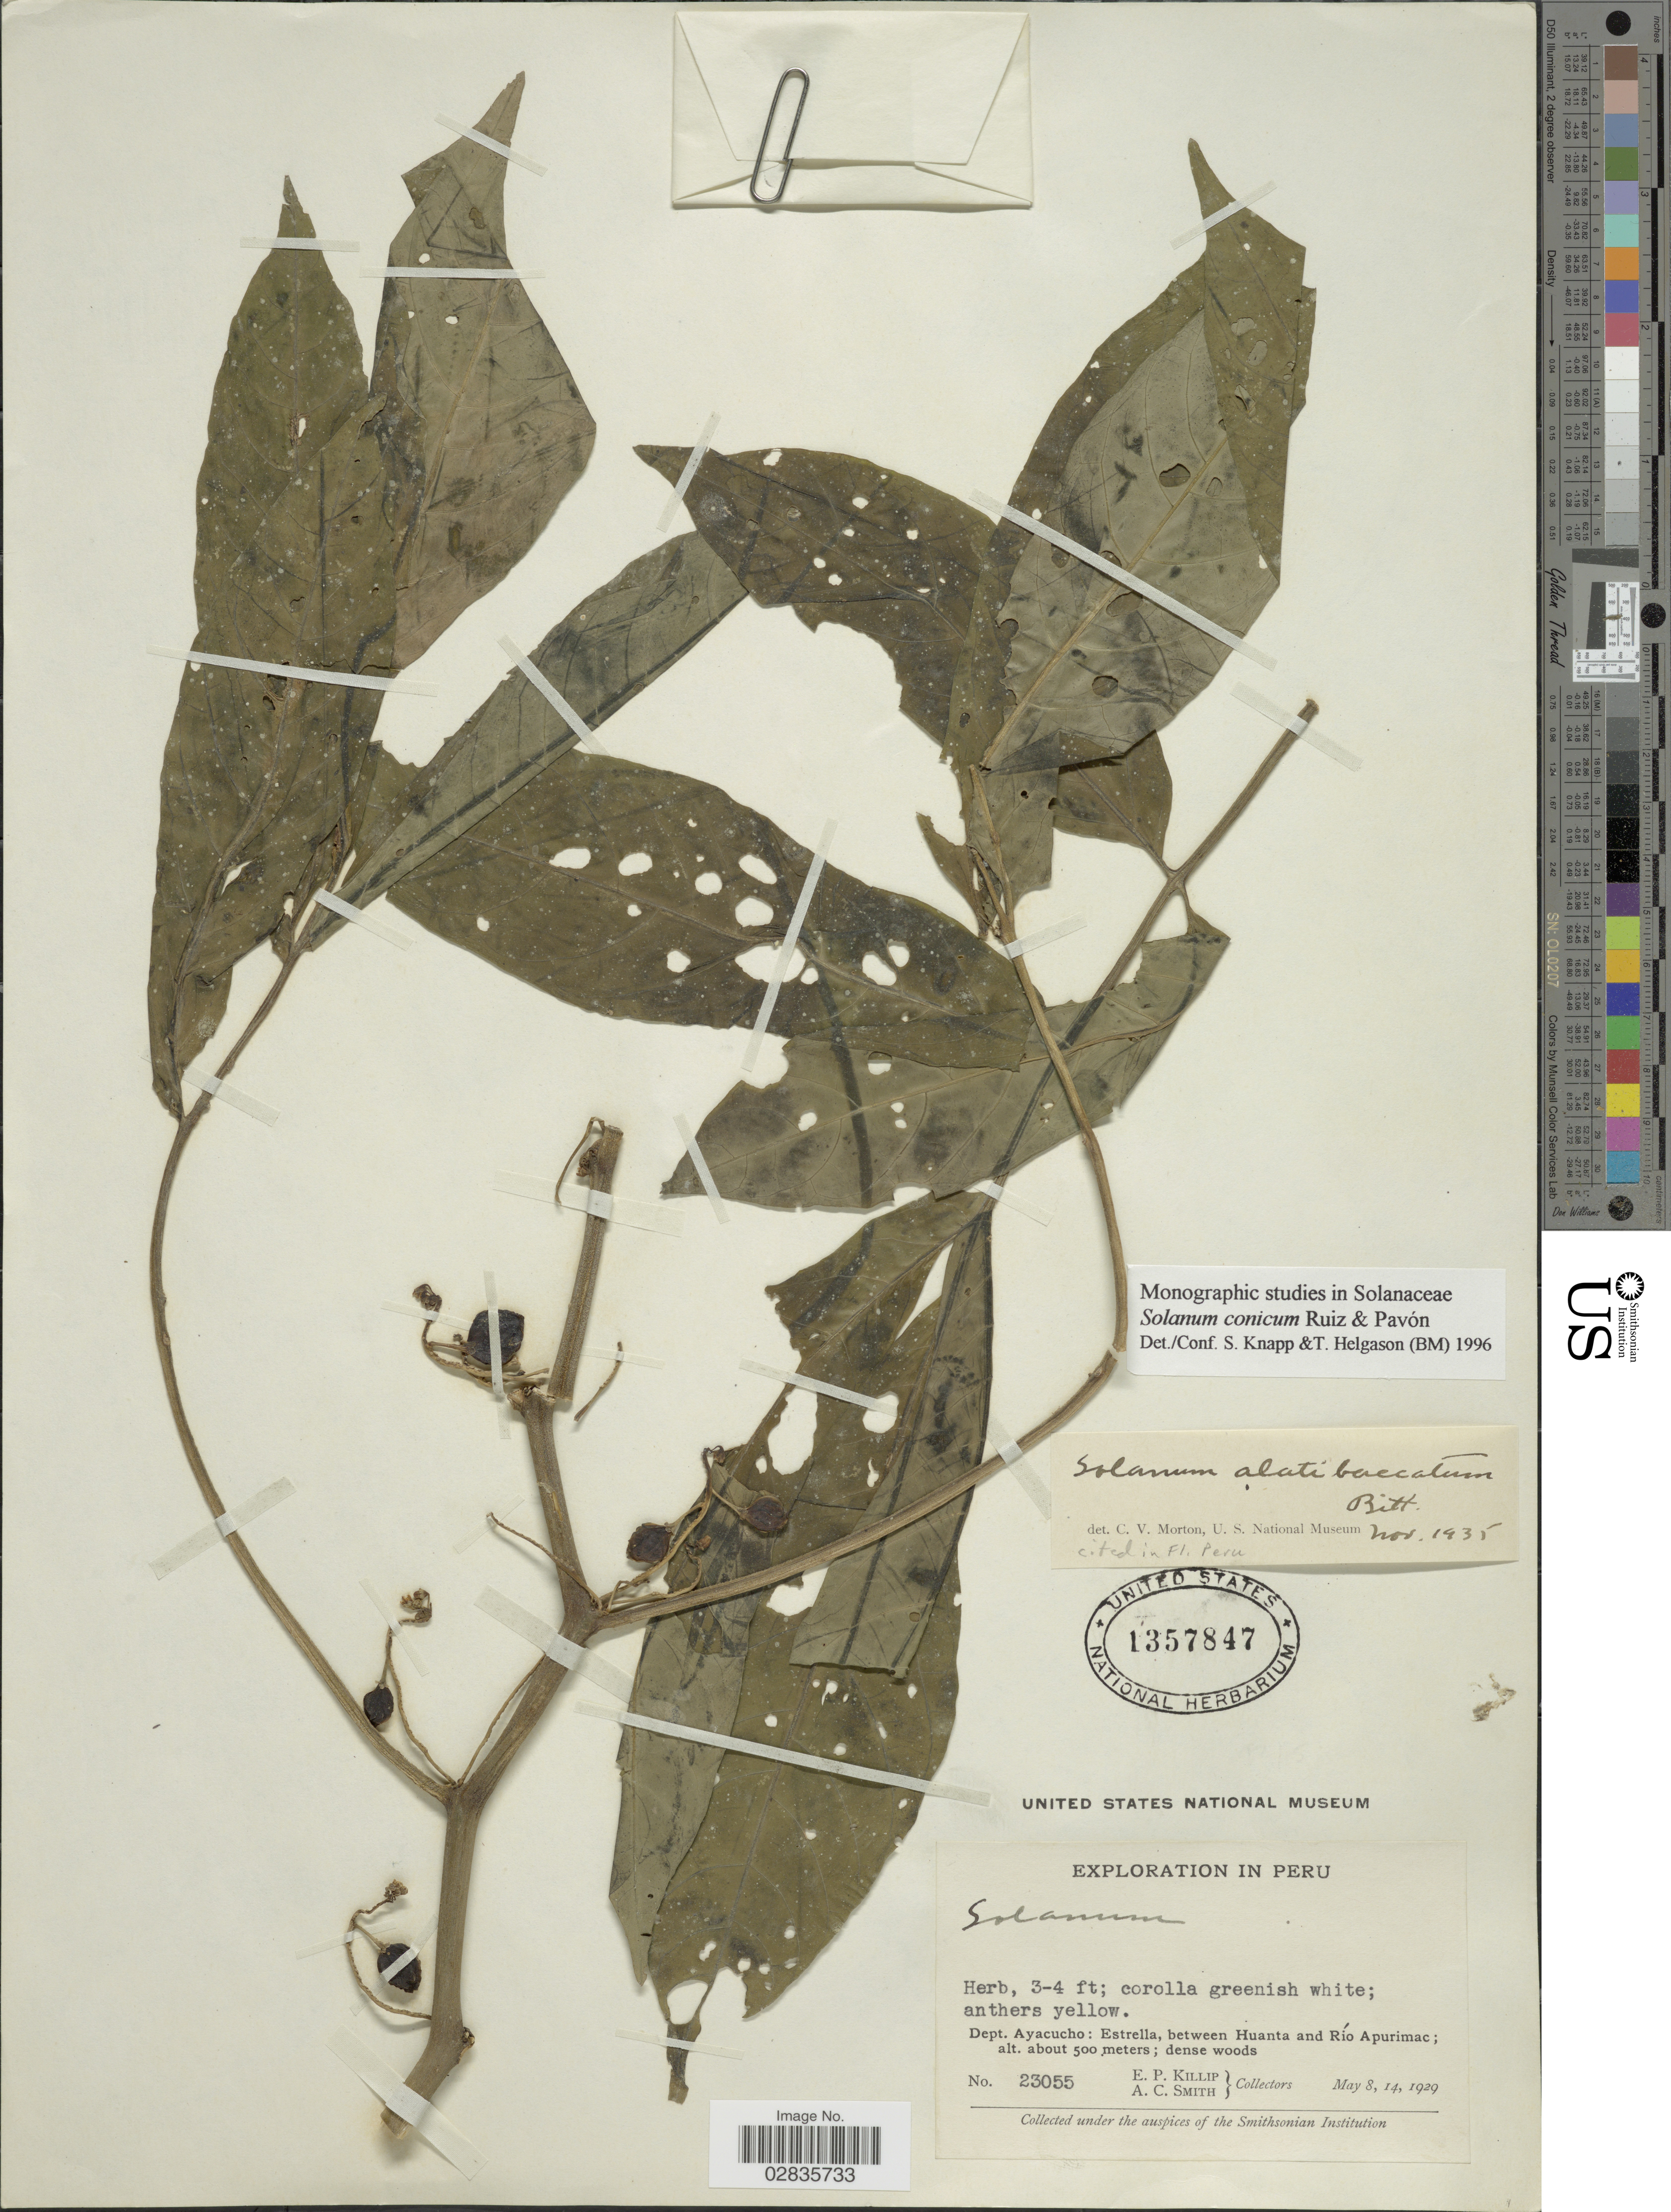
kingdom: Plantae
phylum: Tracheophyta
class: Magnoliopsida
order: Solanales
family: Solanaceae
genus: Solanum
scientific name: Solanum conicum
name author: Ruiz & Pav.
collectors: E. P. Killip & A. C. Smith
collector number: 23055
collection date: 1929-05-08/1929-05-14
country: Peru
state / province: Ayacucho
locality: Dept. Ayacucho: Estrella, between Huanta and Río Apurimac.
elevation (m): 500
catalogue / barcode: US 1357847